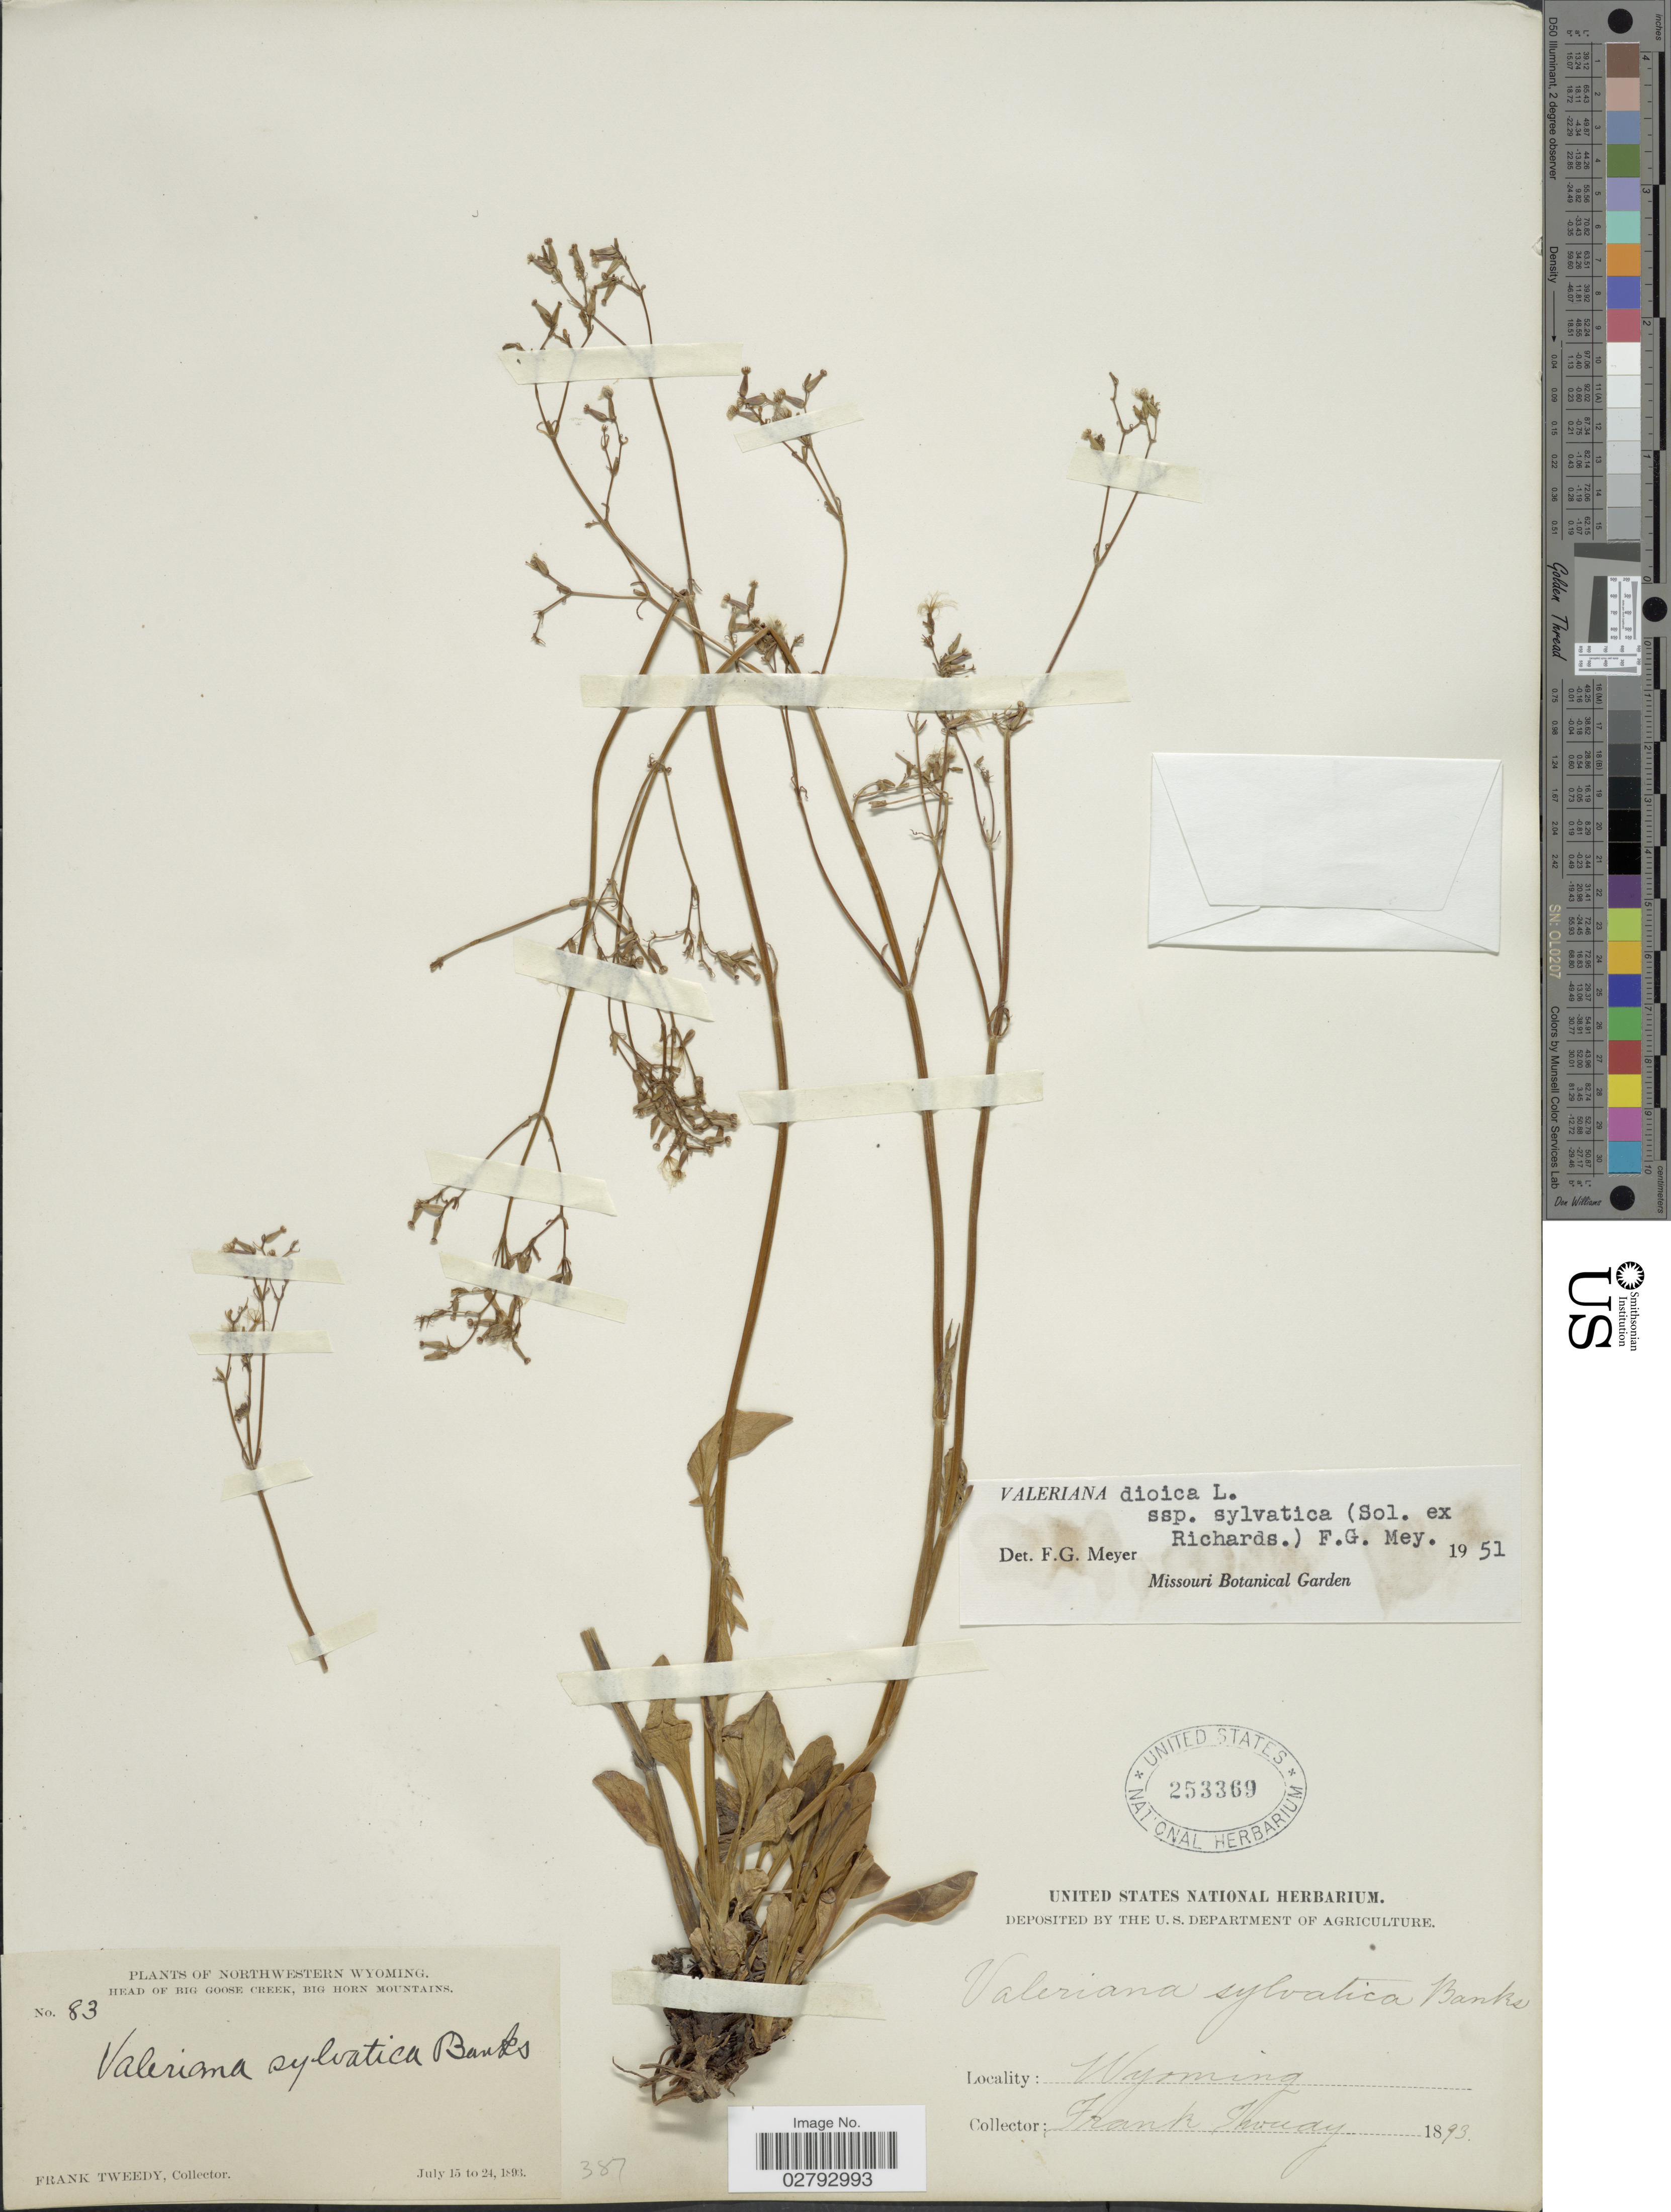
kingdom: Plantae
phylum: Tracheophyta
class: Magnoliopsida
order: Dipsacales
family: Caprifoliaceae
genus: Valeriana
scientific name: Valeriana dioica subsp. sylvatica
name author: (Sol. ex Richardson) F.G. Mey.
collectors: F. Tweedy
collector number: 83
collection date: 1893-07-13/1893-07-24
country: United States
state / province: Wyoming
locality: Northwestern Wyoming. Head of the Big Goose Creek, Big Horn Mountain.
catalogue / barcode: US 253369